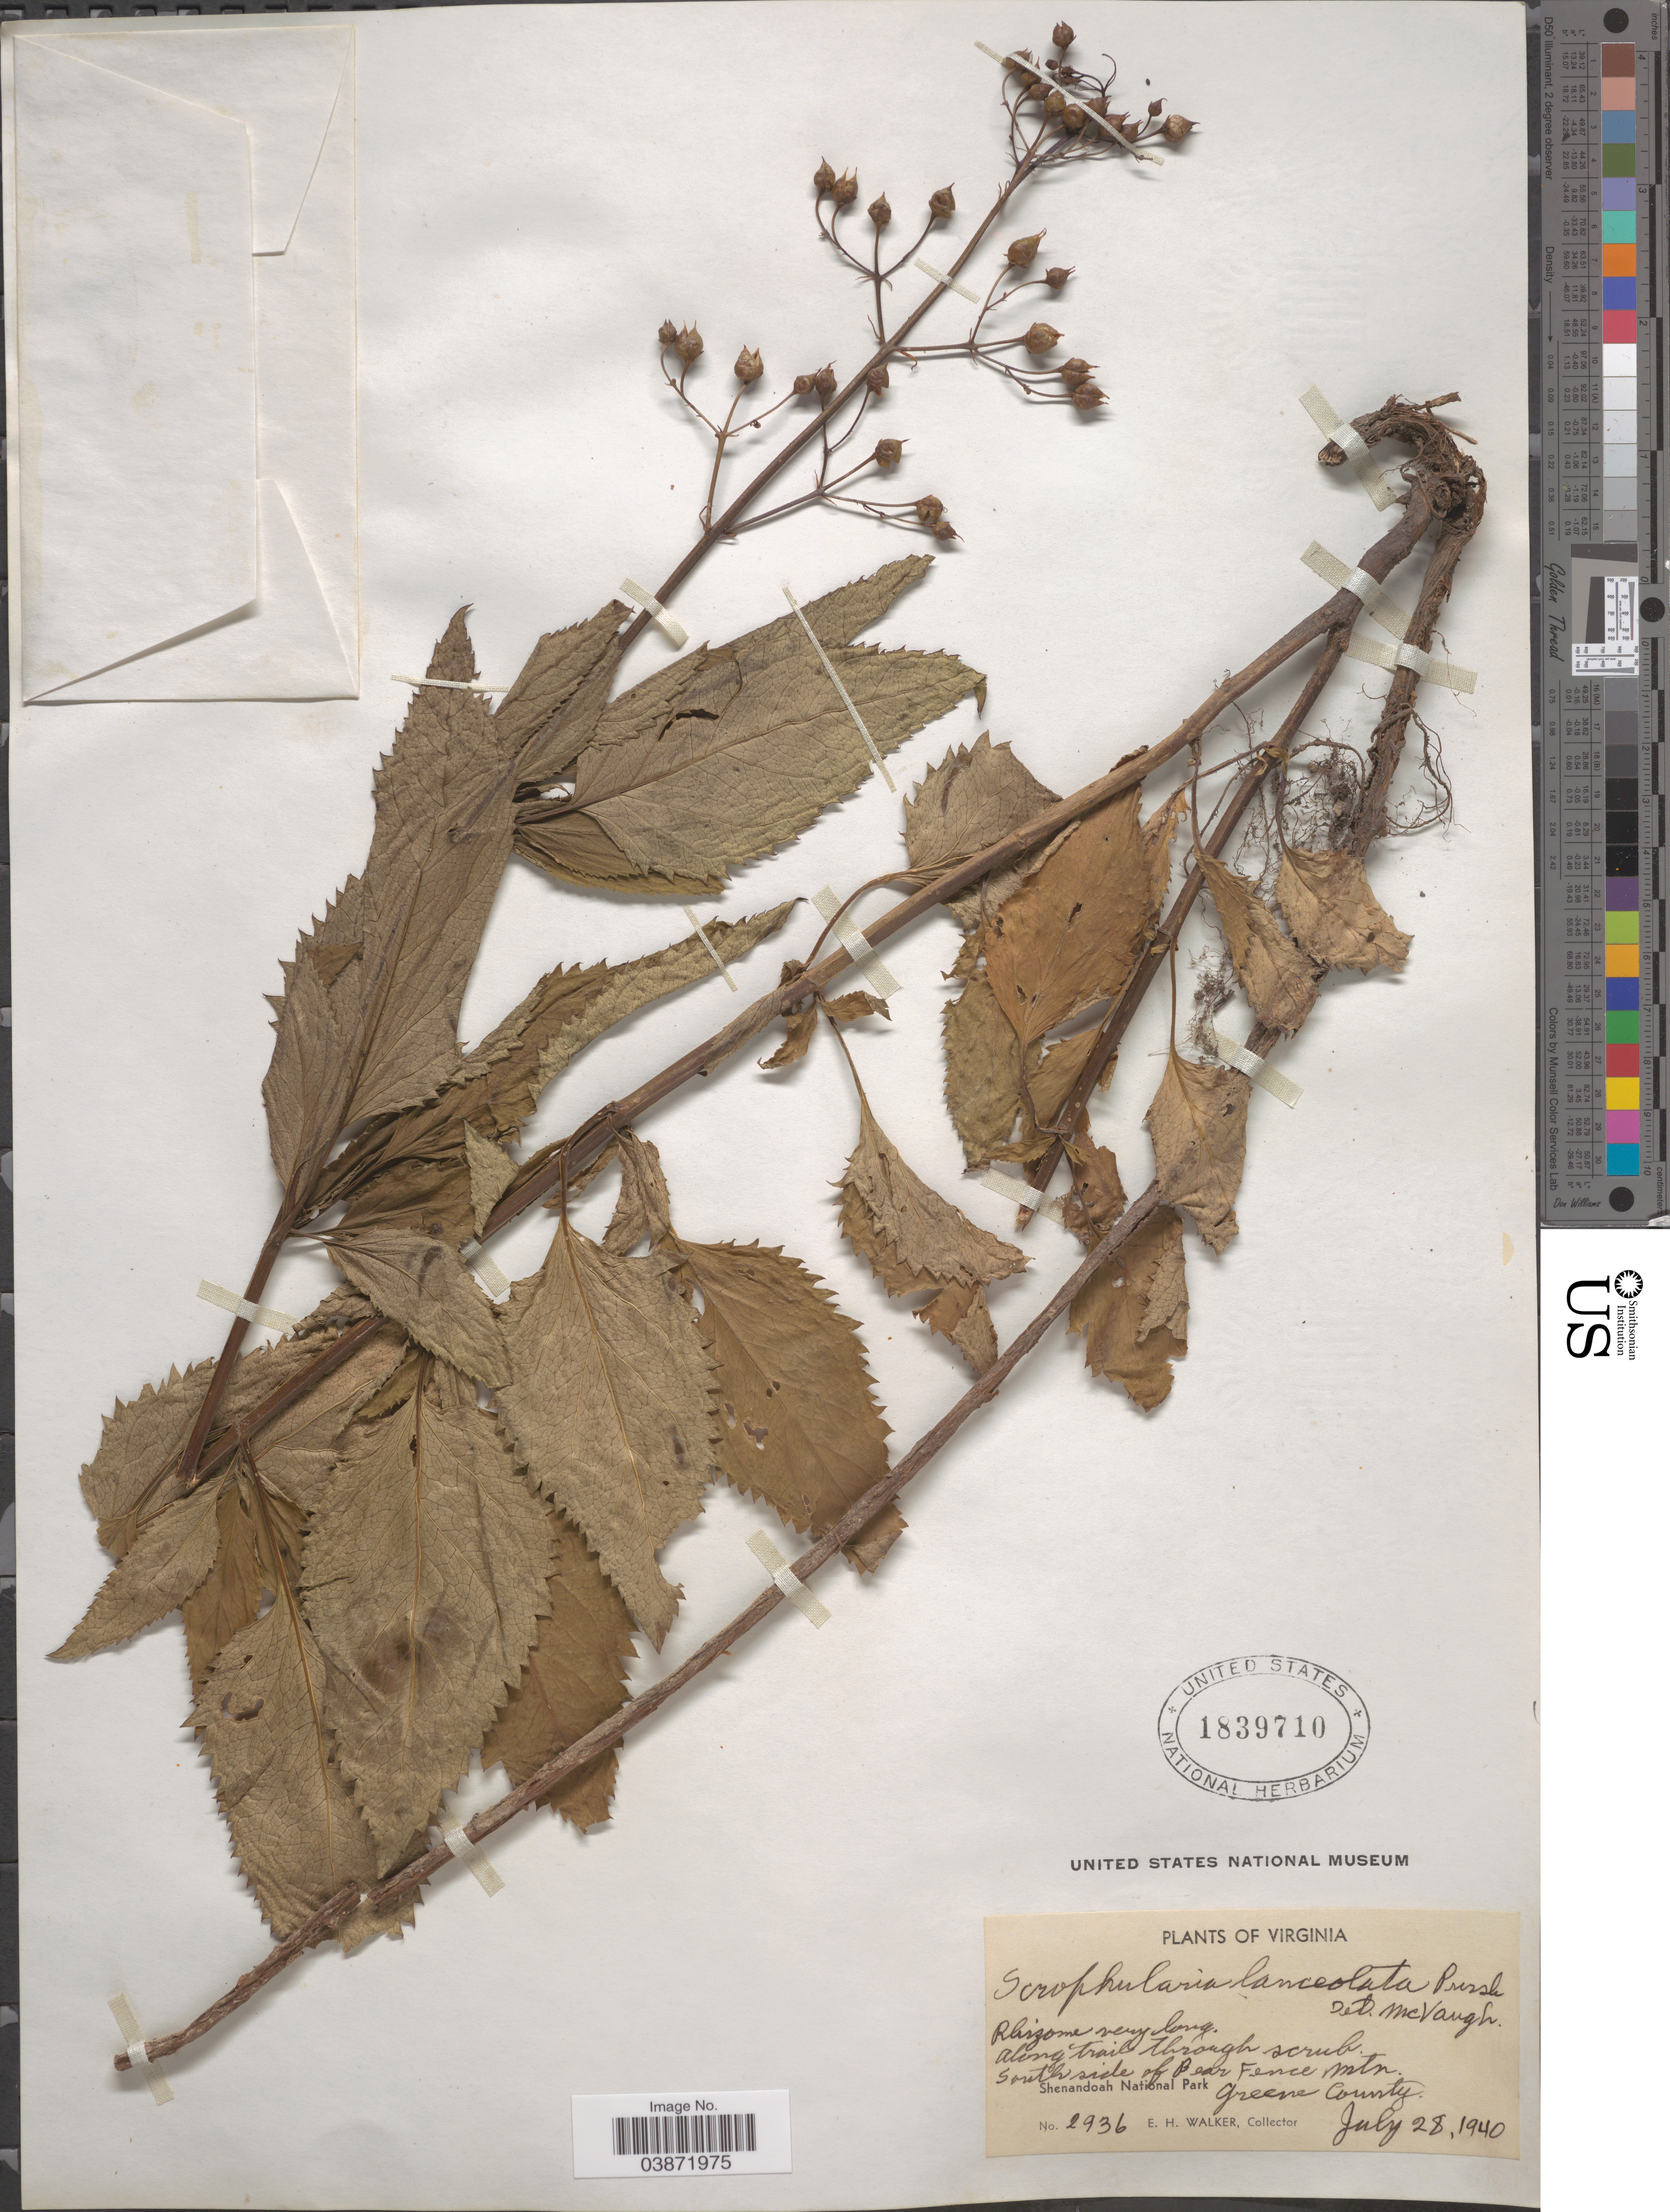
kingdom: Plantae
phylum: Tracheophyta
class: Magnoliopsida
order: Lamiales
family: Scrophulariaceae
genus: Scrophularia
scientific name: Scrophularia lanceolata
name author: Pursh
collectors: E. H. Walker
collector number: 2936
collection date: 1940-07-28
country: United States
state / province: Virginia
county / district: Greene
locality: South side of Pear Fence Mtn. Shenandoah National Park.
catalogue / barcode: US 1839710